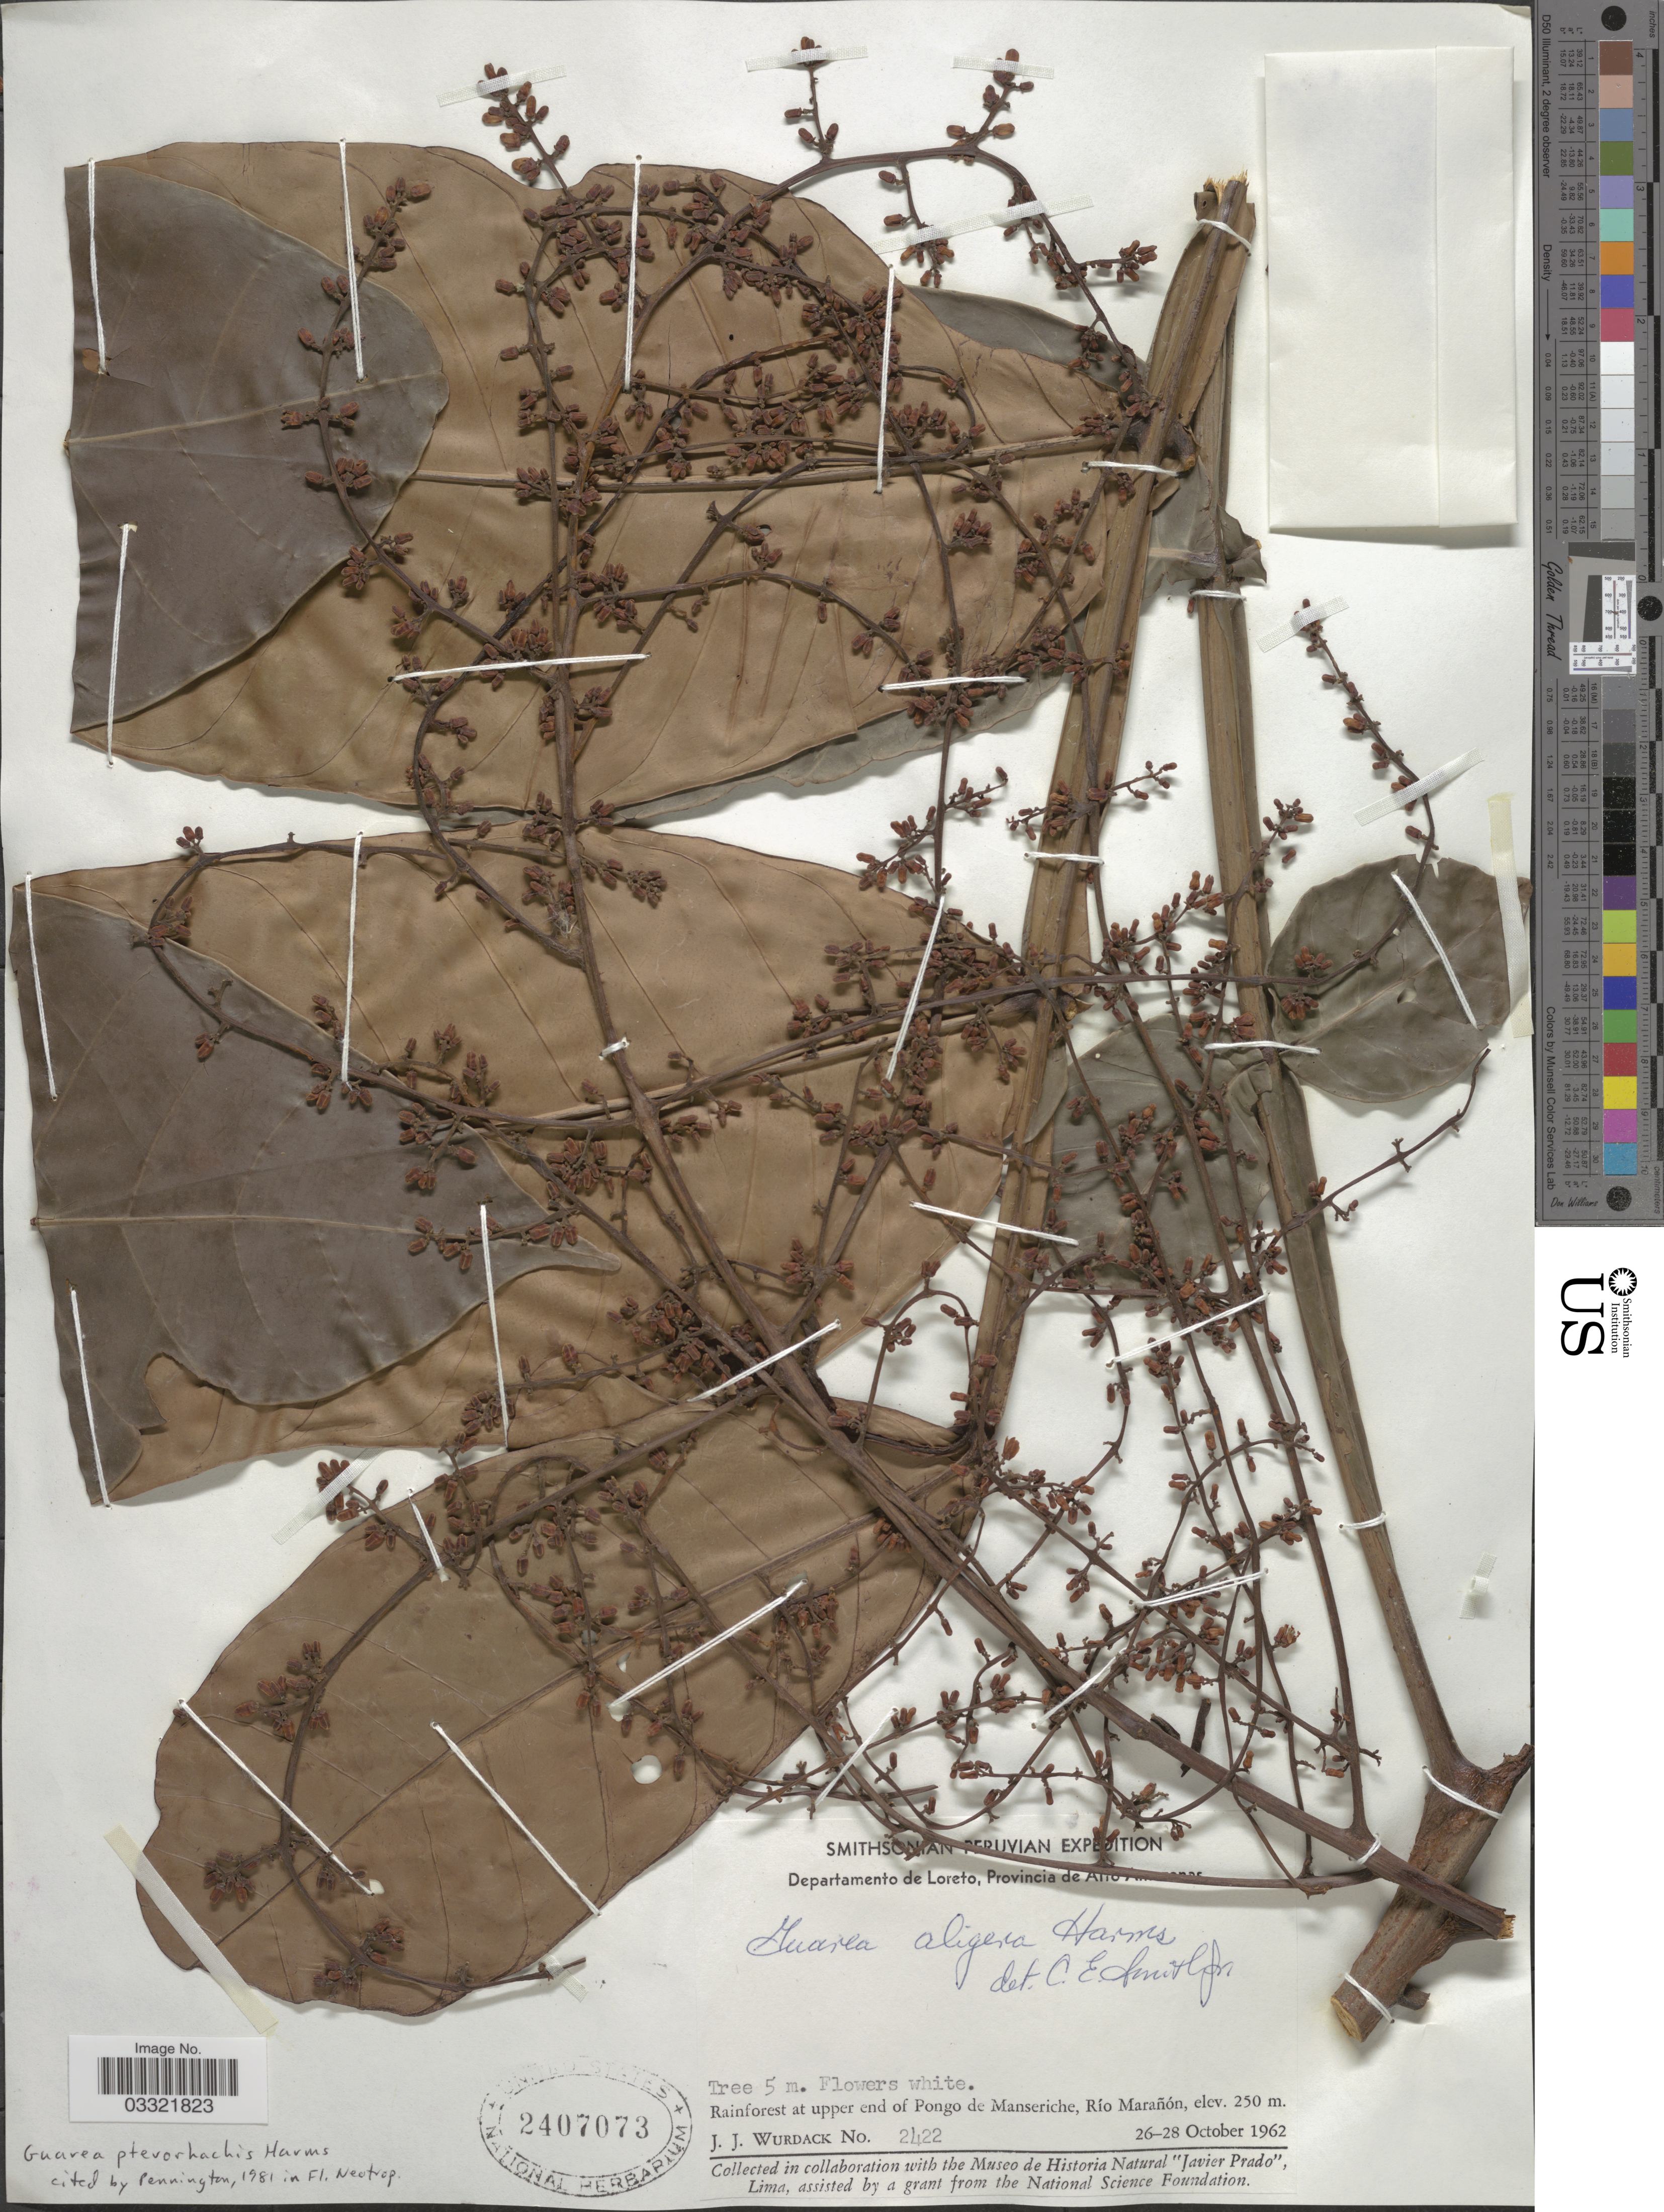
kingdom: Plantae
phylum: Tracheophyta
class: Magnoliopsida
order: Sapindales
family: Meliaceae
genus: Guarea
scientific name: Guarea pterorhachis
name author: Harms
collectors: J. J. Wurdack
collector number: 2422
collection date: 1962-10-26/1962-10-28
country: Peru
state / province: Loreto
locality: Departamento de Loreto, Provincia de Alto Amazonas. Rainforest at upper end of Pongo de Manseriche, Río Marañón.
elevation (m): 250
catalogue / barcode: US 2407073